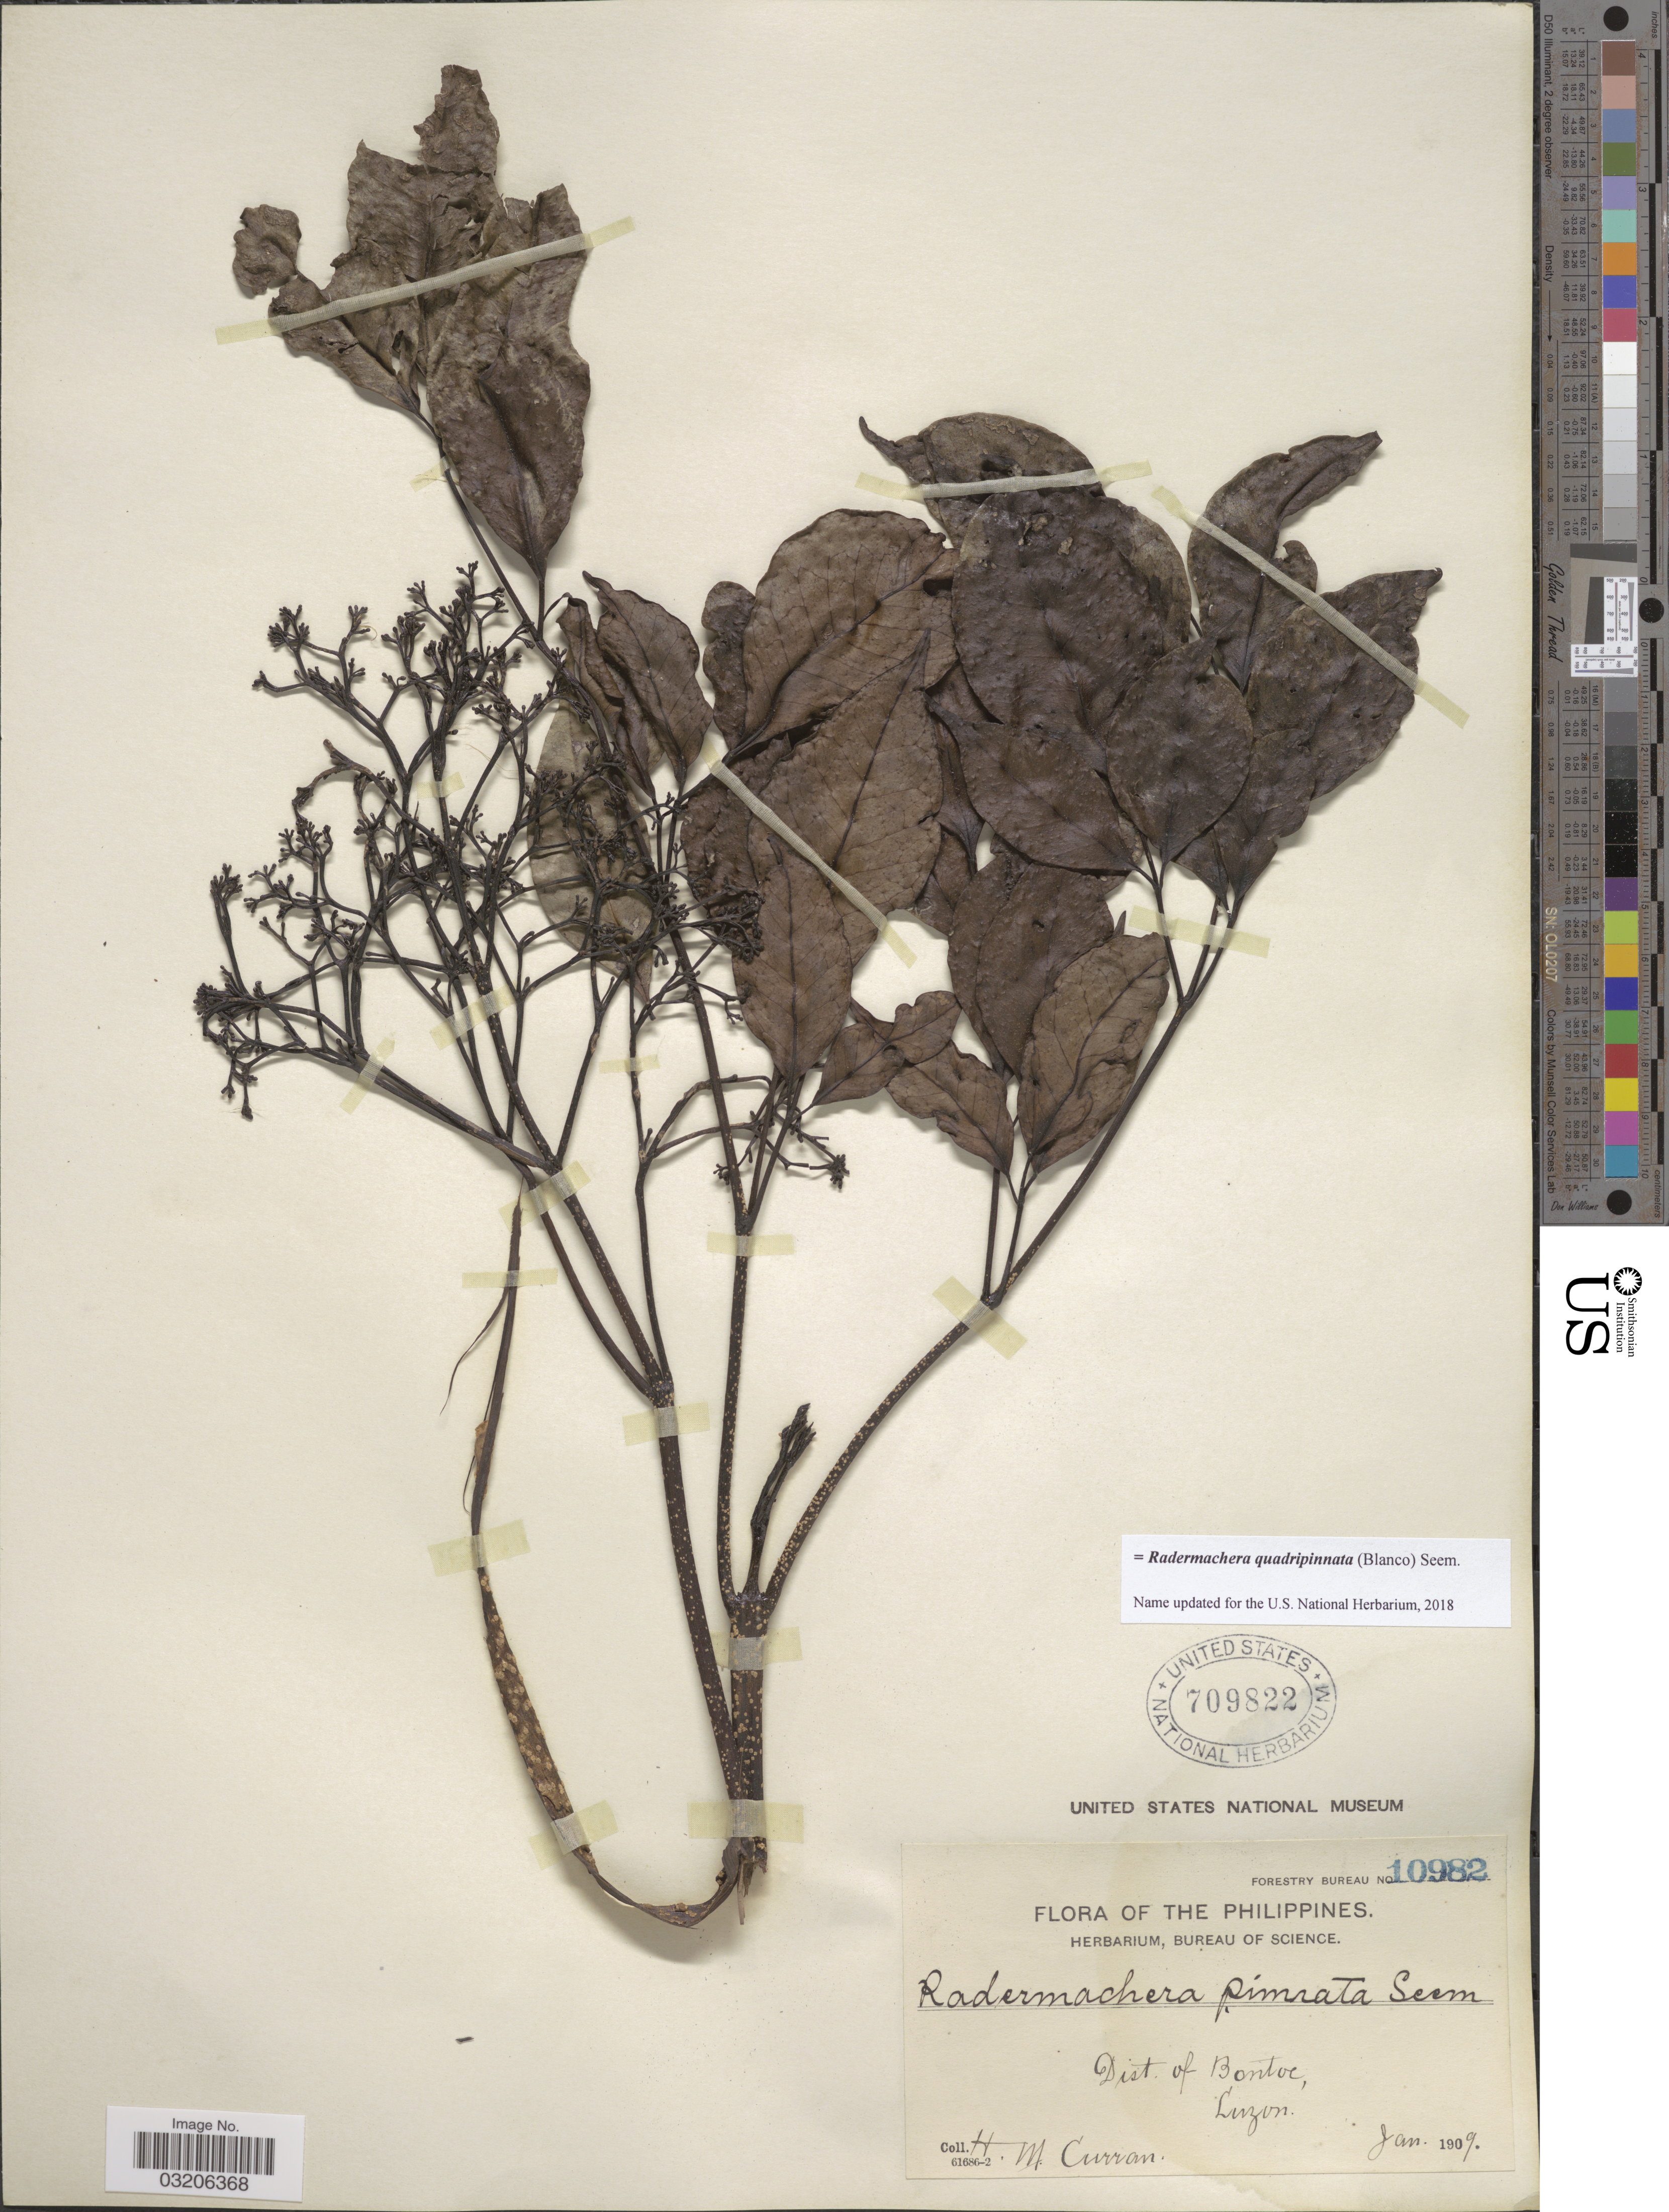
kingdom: Plantae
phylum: Tracheophyta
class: Magnoliopsida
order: Lamiales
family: Bignoniaceae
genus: Radermachera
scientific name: Radermachera quadripinnata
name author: (Blanco) Seem.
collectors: H. M. Curran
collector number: Forestry Bureau 10982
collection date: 1909-01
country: Philippines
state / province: Cordillera (Administrative Region)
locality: Dist. of Bontoc, Luzon.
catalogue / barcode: US 709822